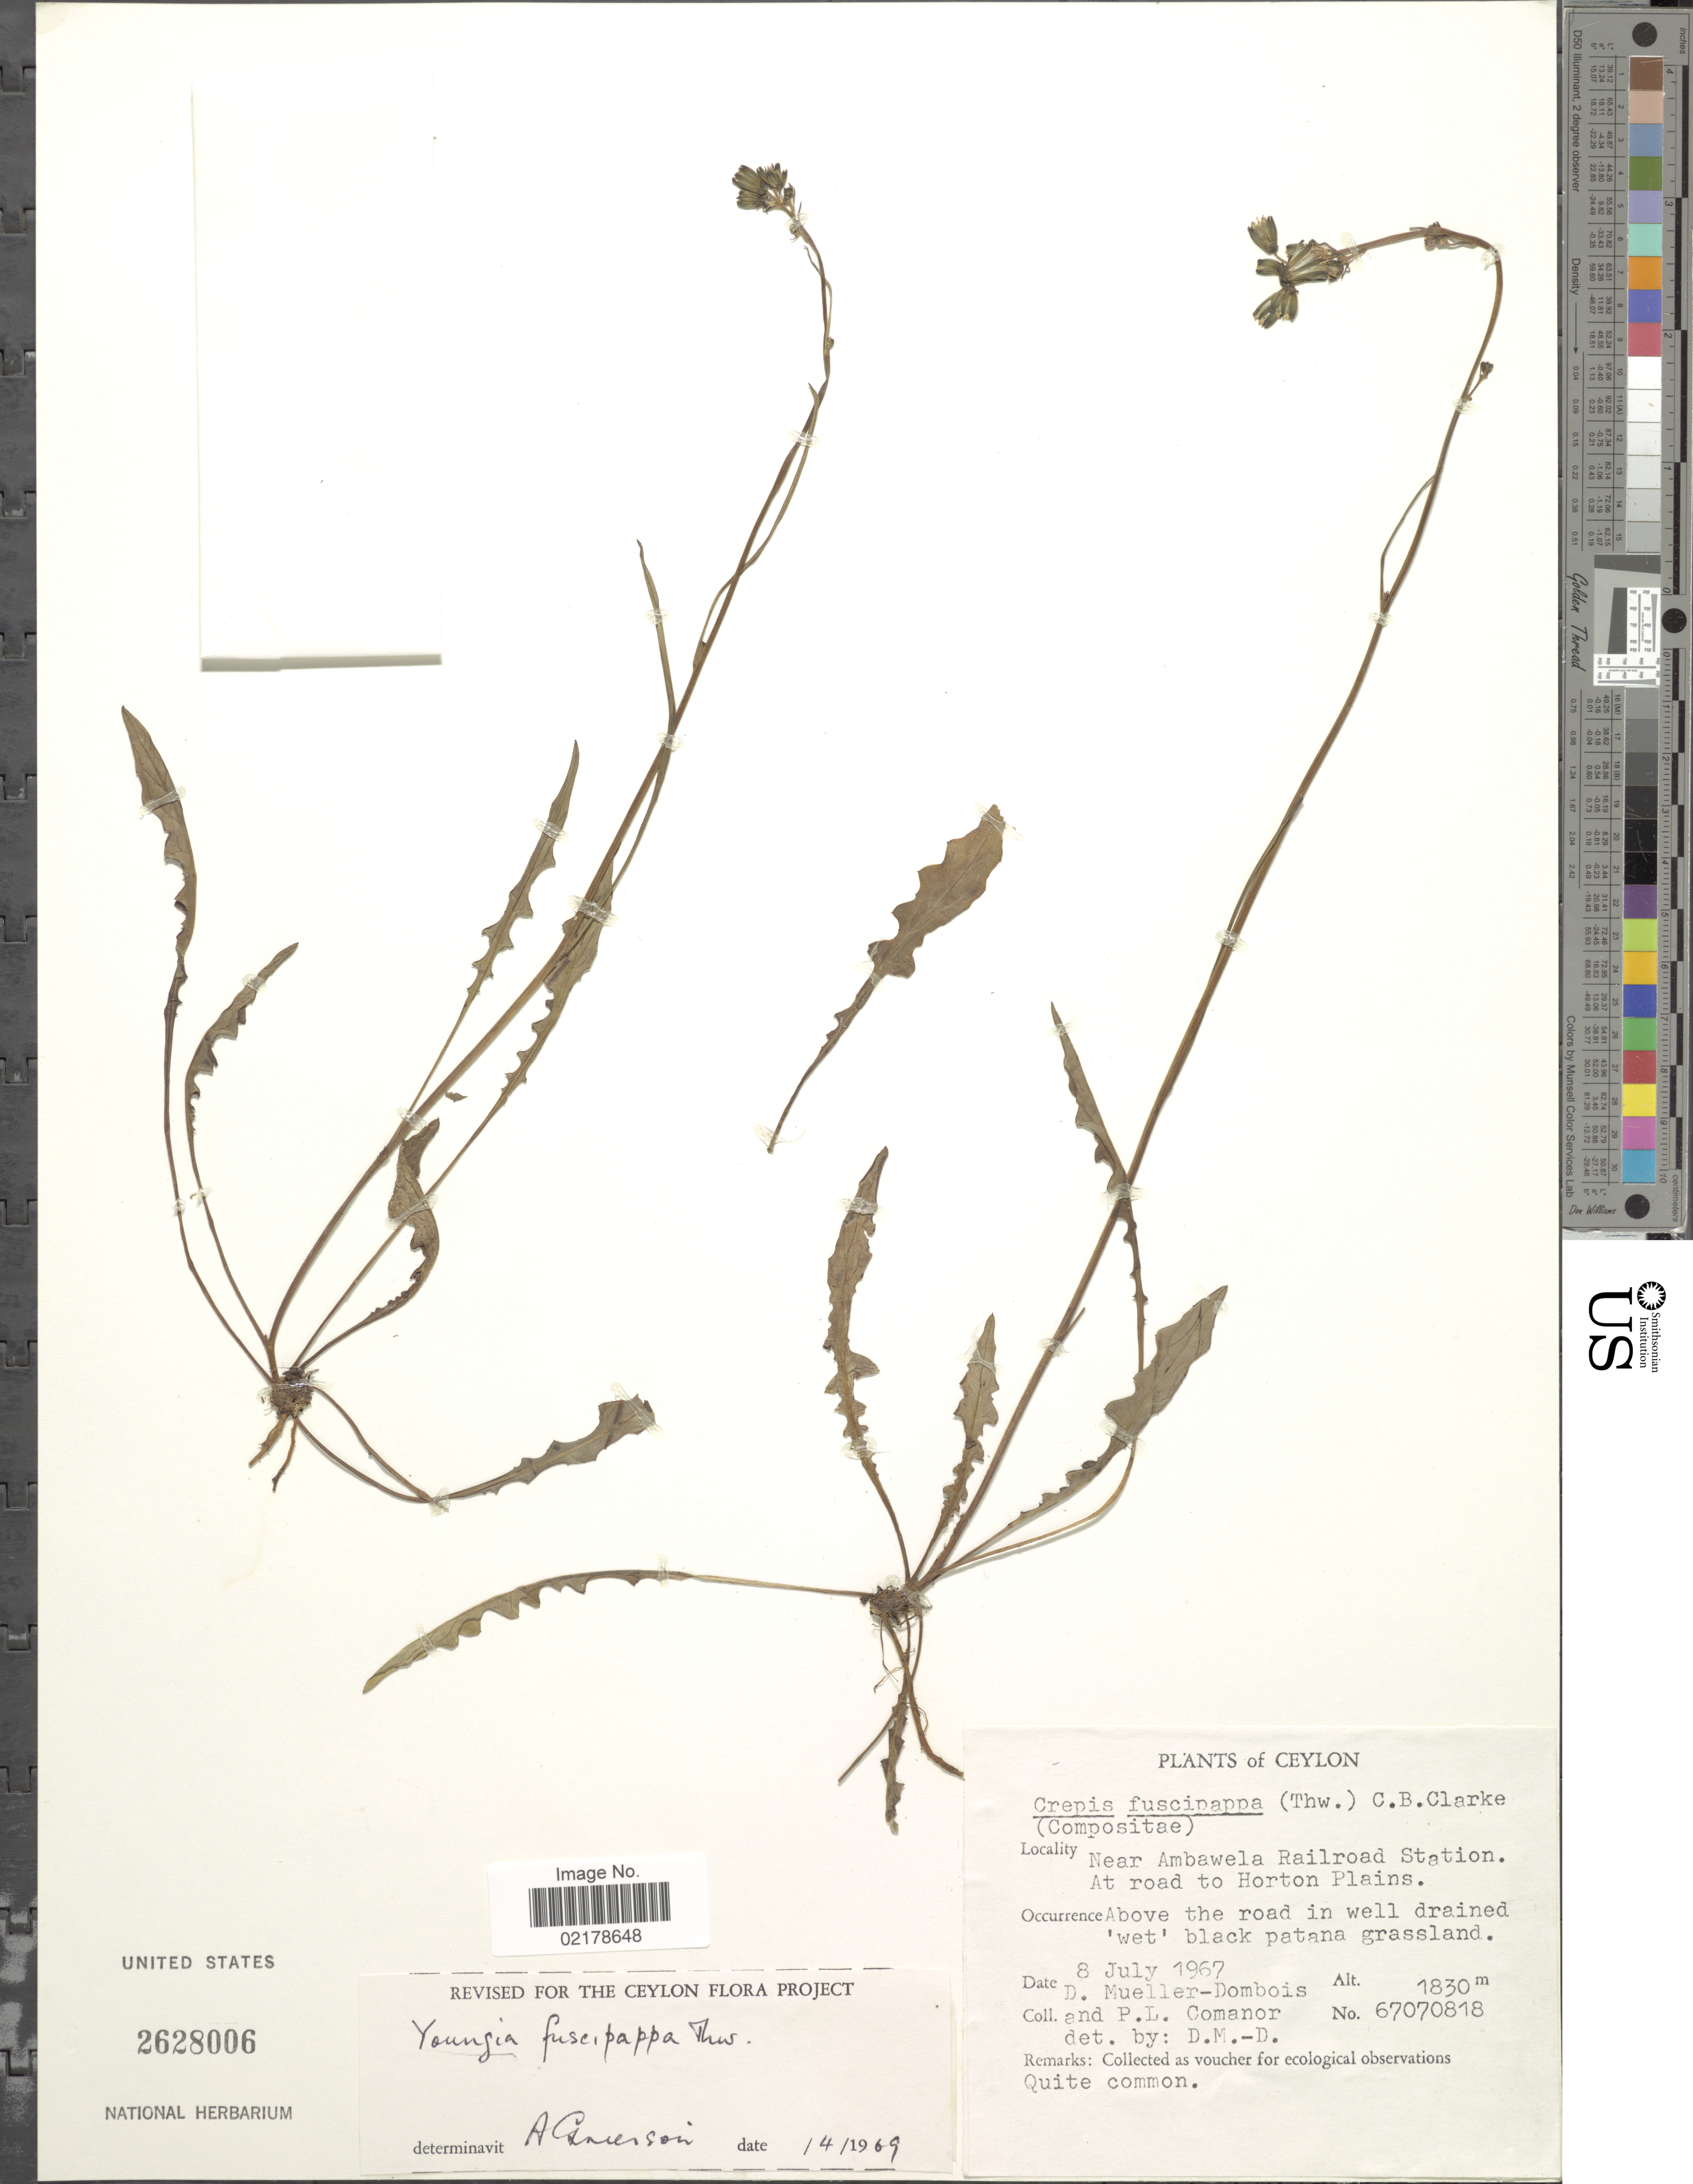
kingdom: Plantae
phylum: Tracheophyta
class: Magnoliopsida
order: Asterales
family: Asteraceae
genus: Youngia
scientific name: Youngia fuscipappa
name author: Thwaites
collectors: D. Mueller-Dombois & P. Comanor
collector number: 67070818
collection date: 1967-07-08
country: Sri Lanka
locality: Ceylon. Near Ambawela Railroad Station. At road to Horton Plains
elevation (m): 1830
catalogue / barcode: US 2628006